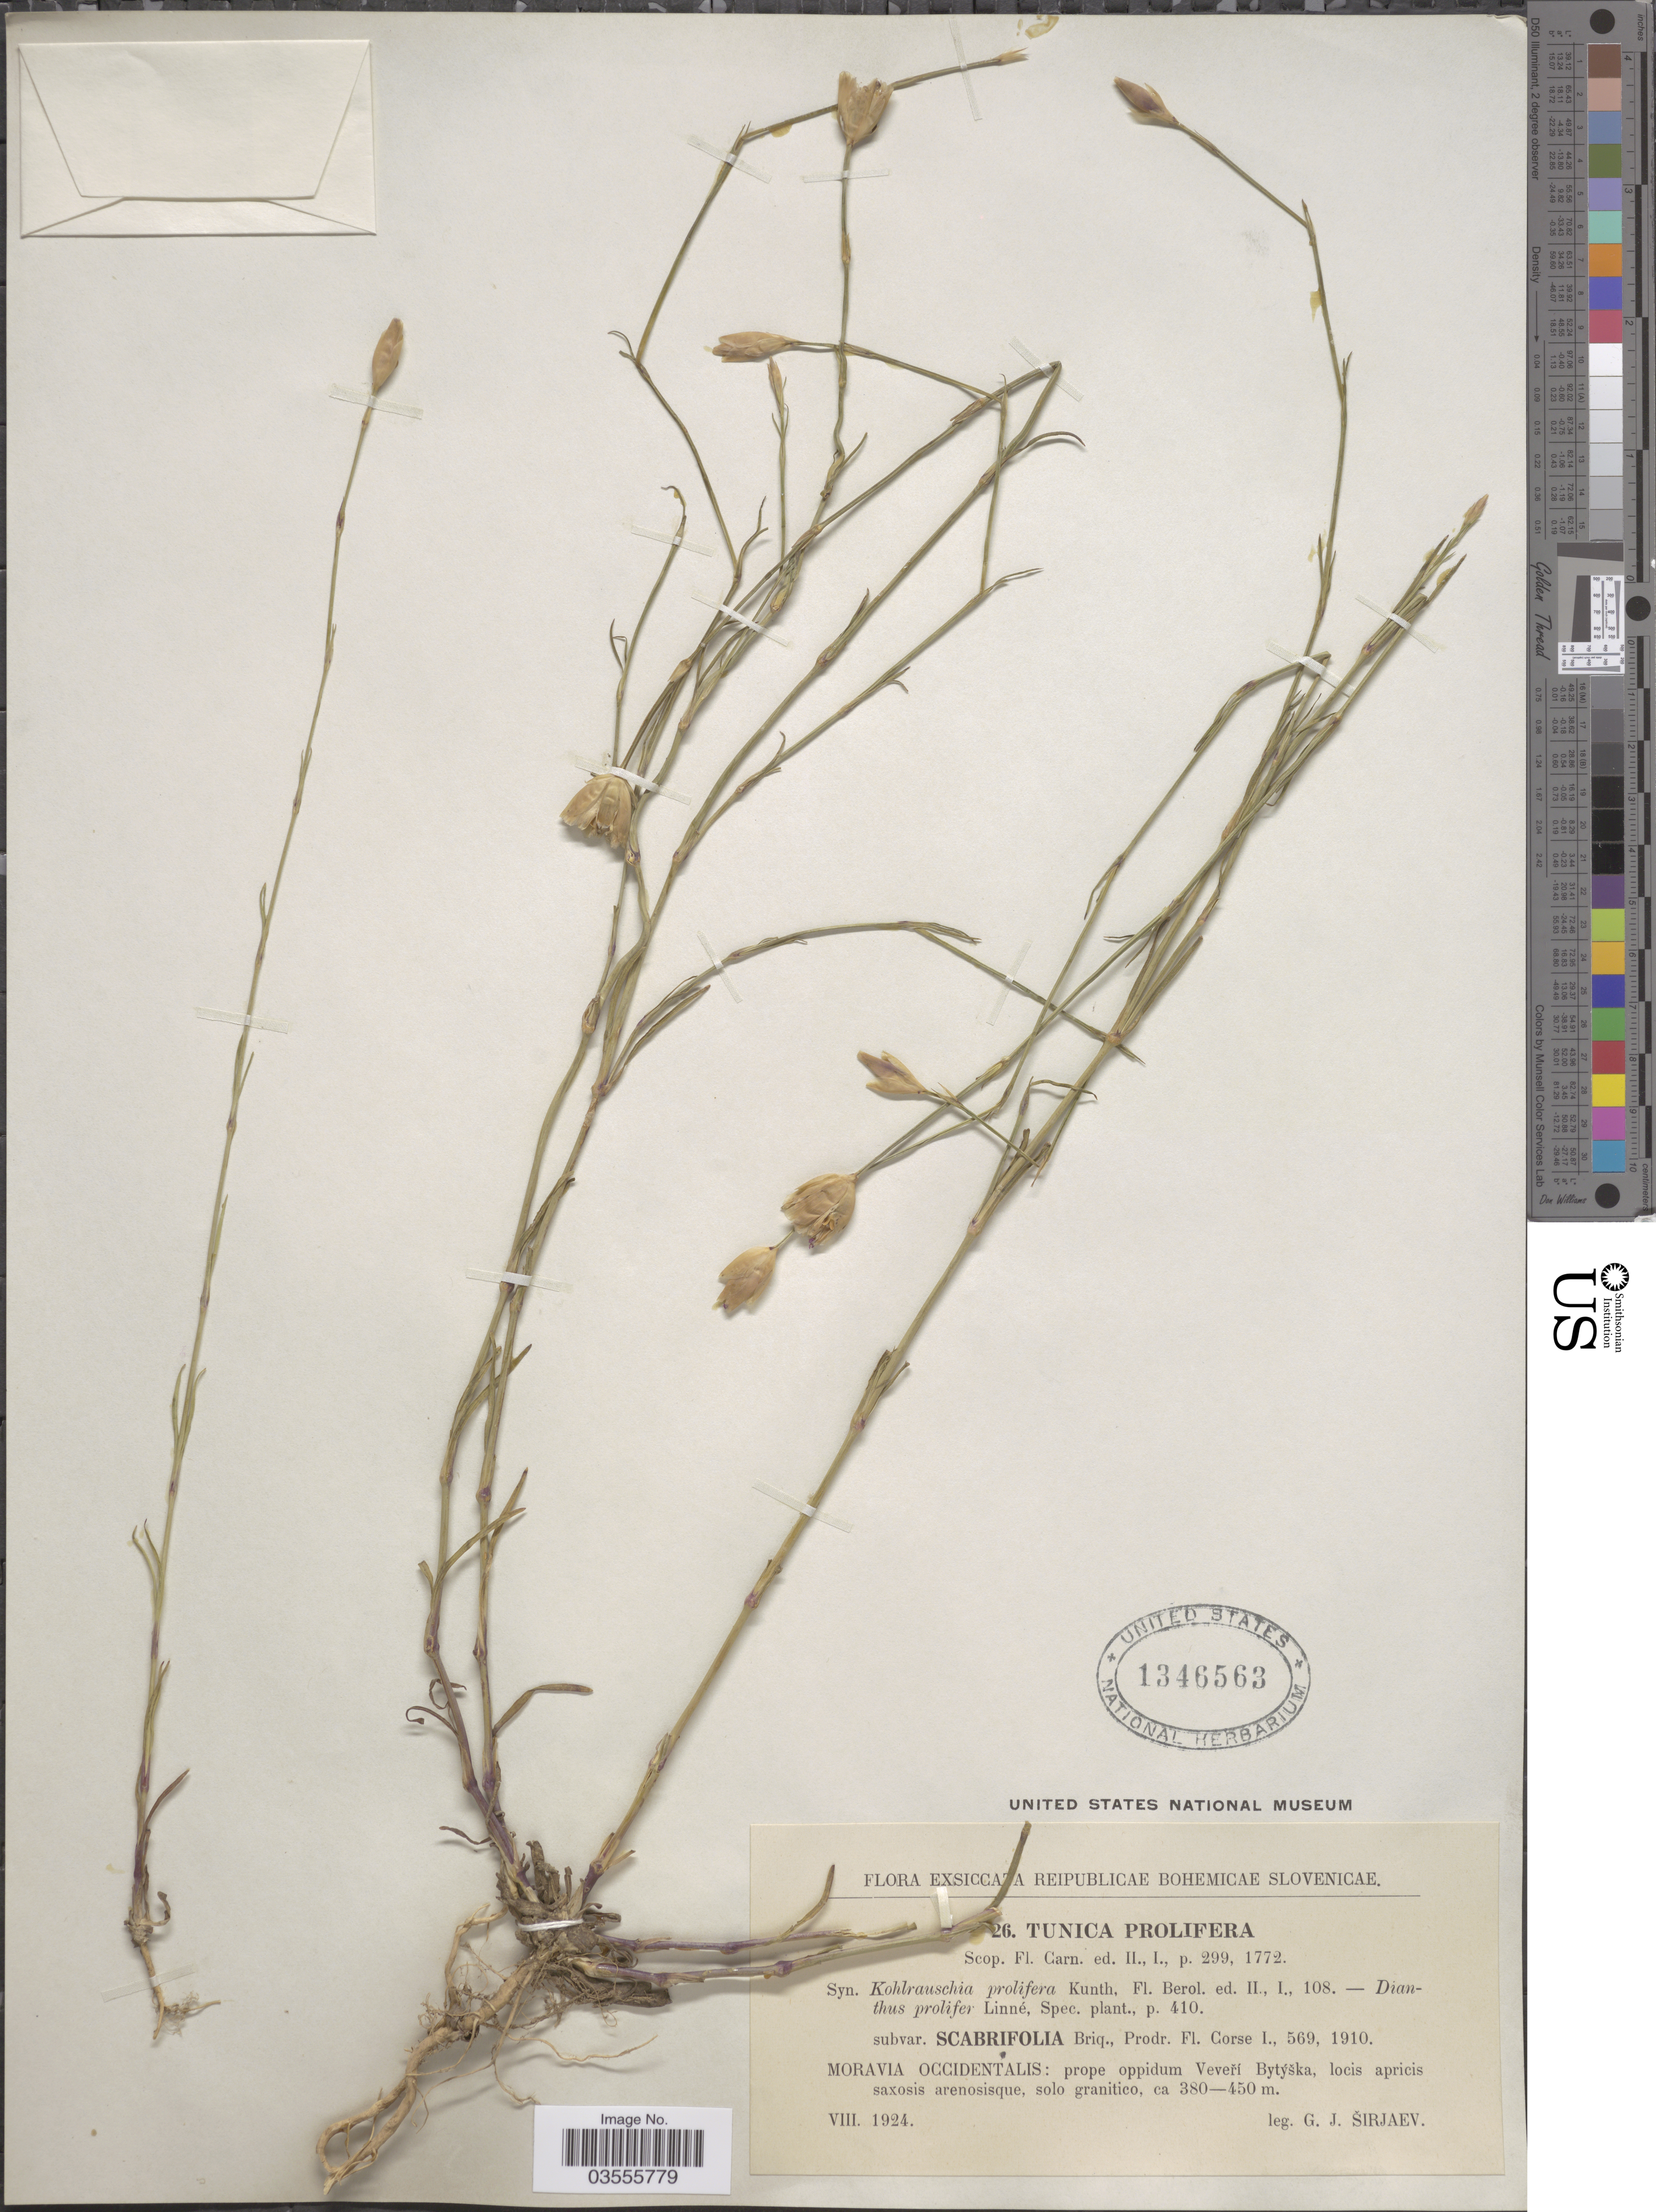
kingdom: Plantae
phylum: Tracheophyta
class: Magnoliopsida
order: Caryophyllales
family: Caryophyllaceae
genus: Petrorhagia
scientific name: Petrorhagia prolifera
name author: (L.) P.W. Ball & Heywood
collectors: G. Sirjaev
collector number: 26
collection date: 1924-08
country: Czechia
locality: Moravia Occidentalis: Prope oppidum Veveří Bytýška.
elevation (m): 380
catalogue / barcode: US 1346563